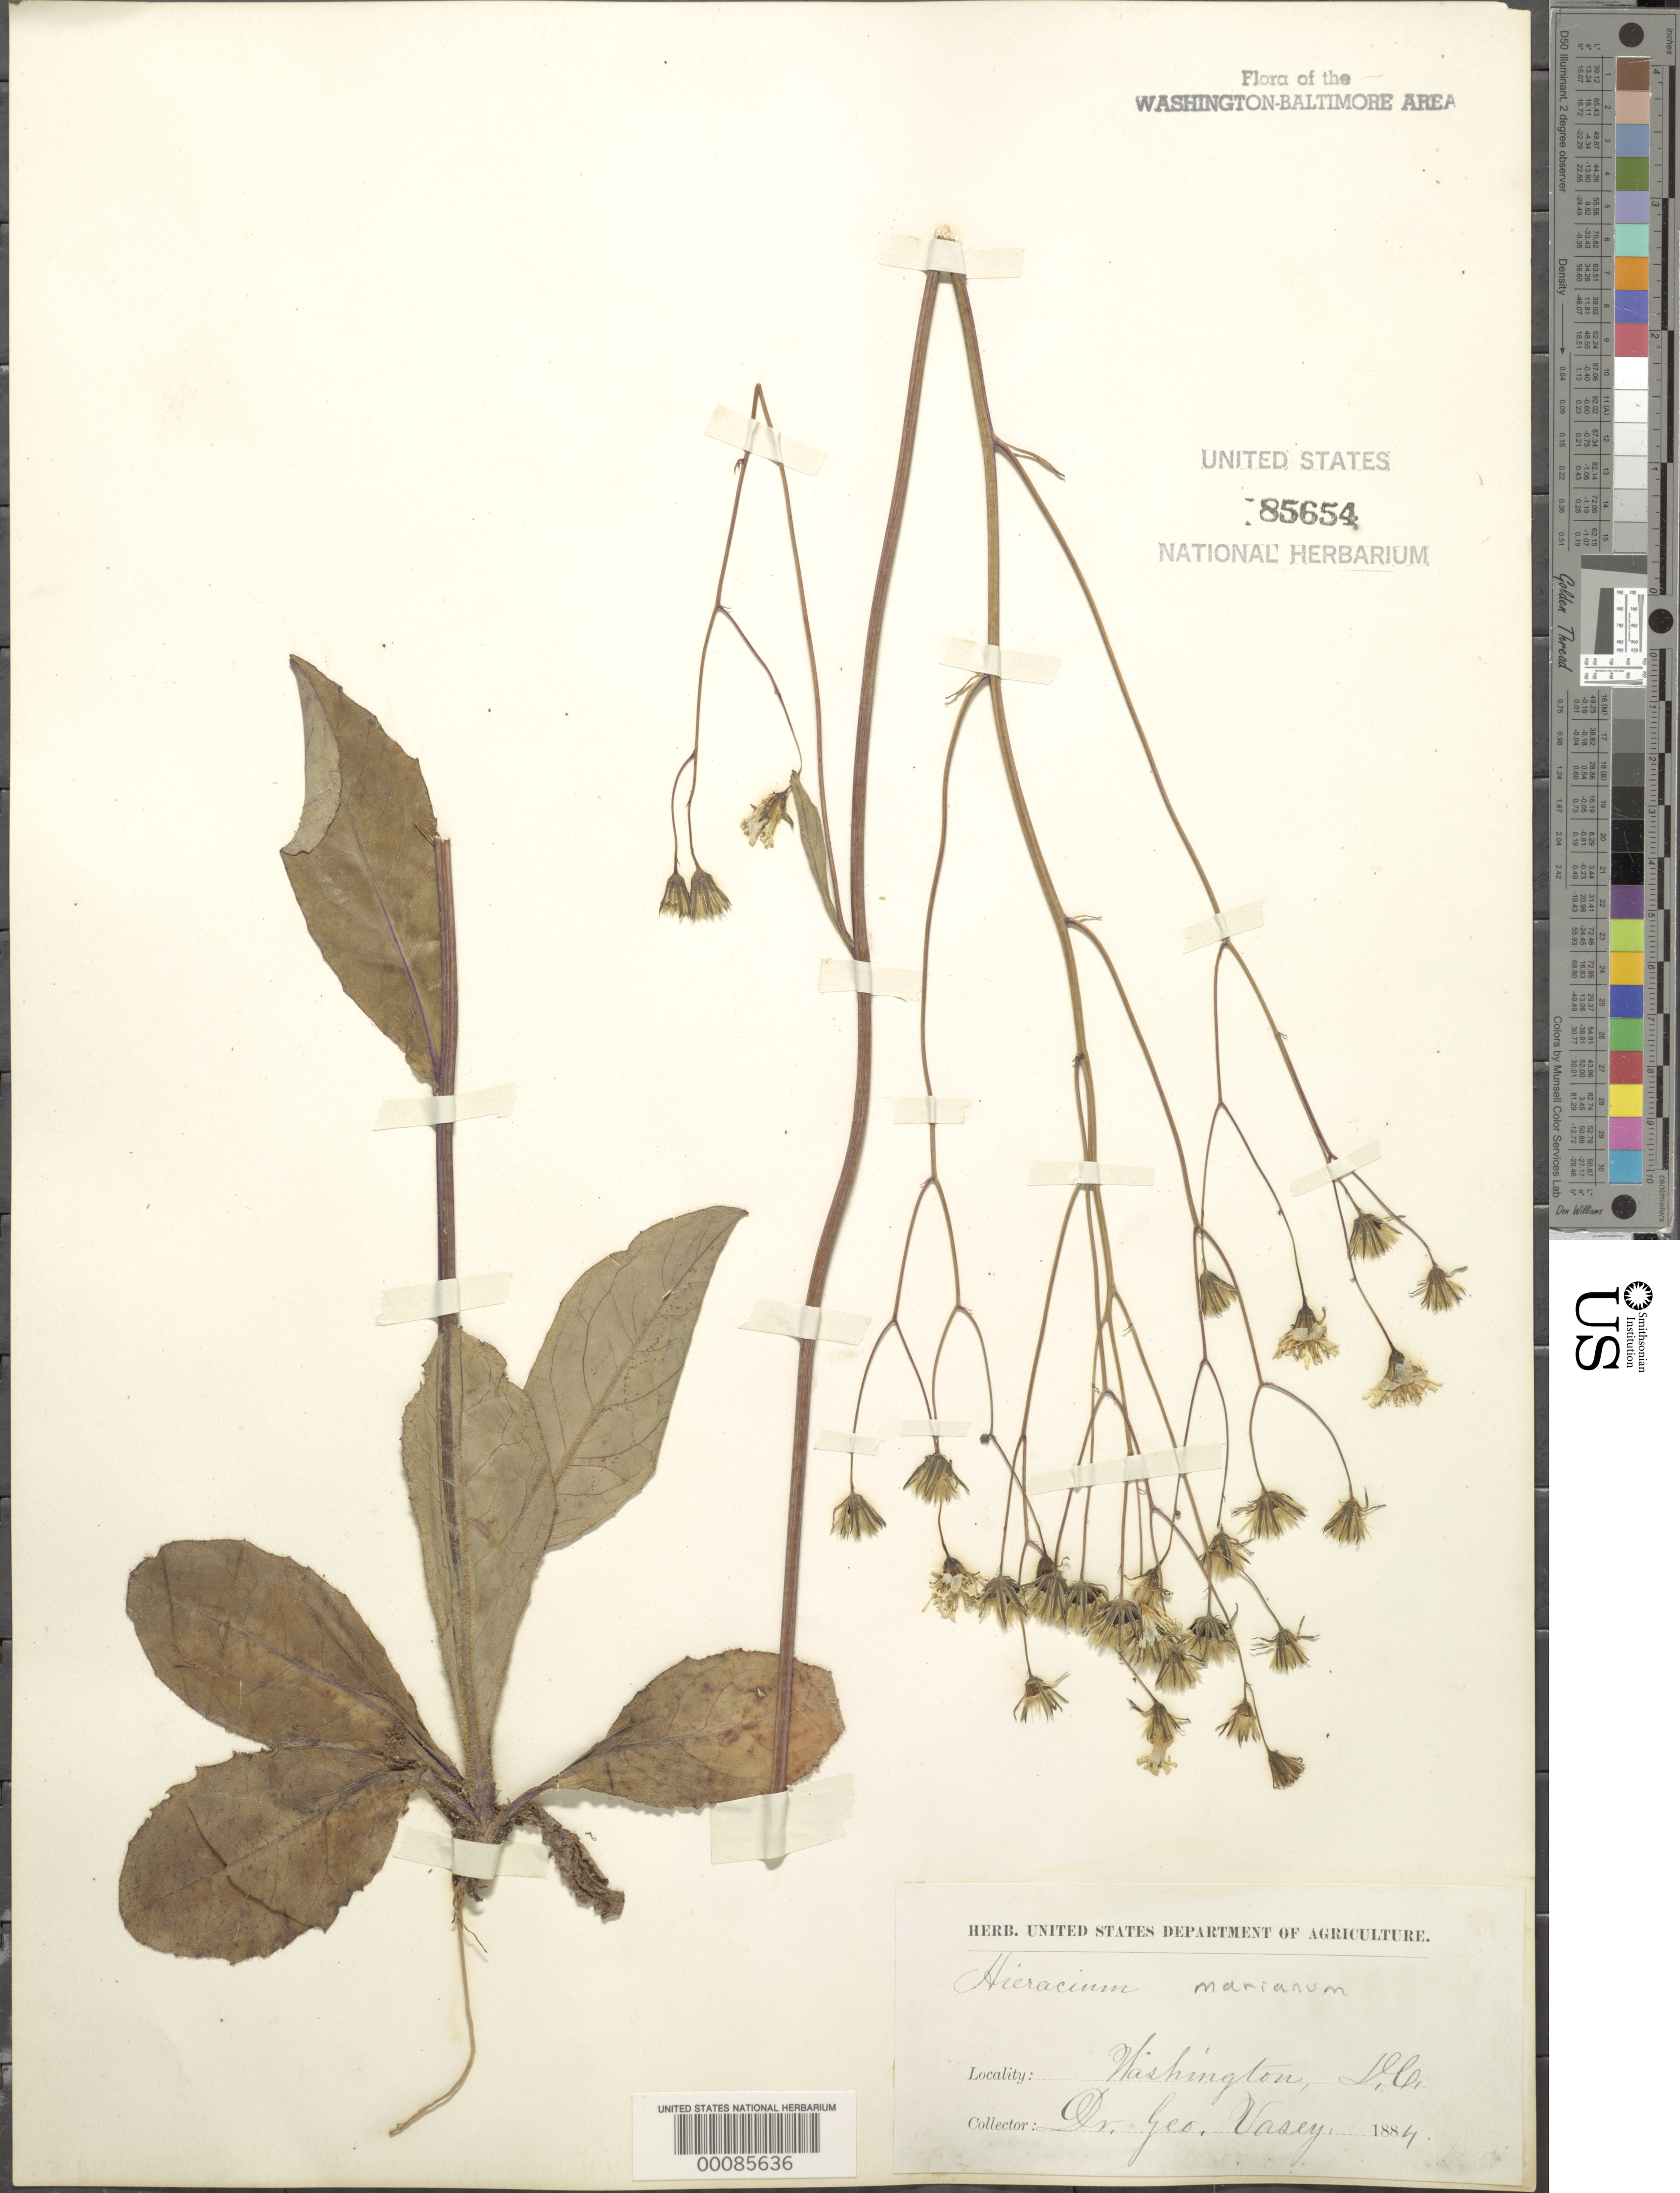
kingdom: Plantae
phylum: Tracheophyta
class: Magnoliopsida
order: Asterales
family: Asteraceae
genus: Hieracium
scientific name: Hieracium marianum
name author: Willd.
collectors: G. Vasey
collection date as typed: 1884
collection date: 1884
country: United States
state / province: District of Columbia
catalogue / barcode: US 85654